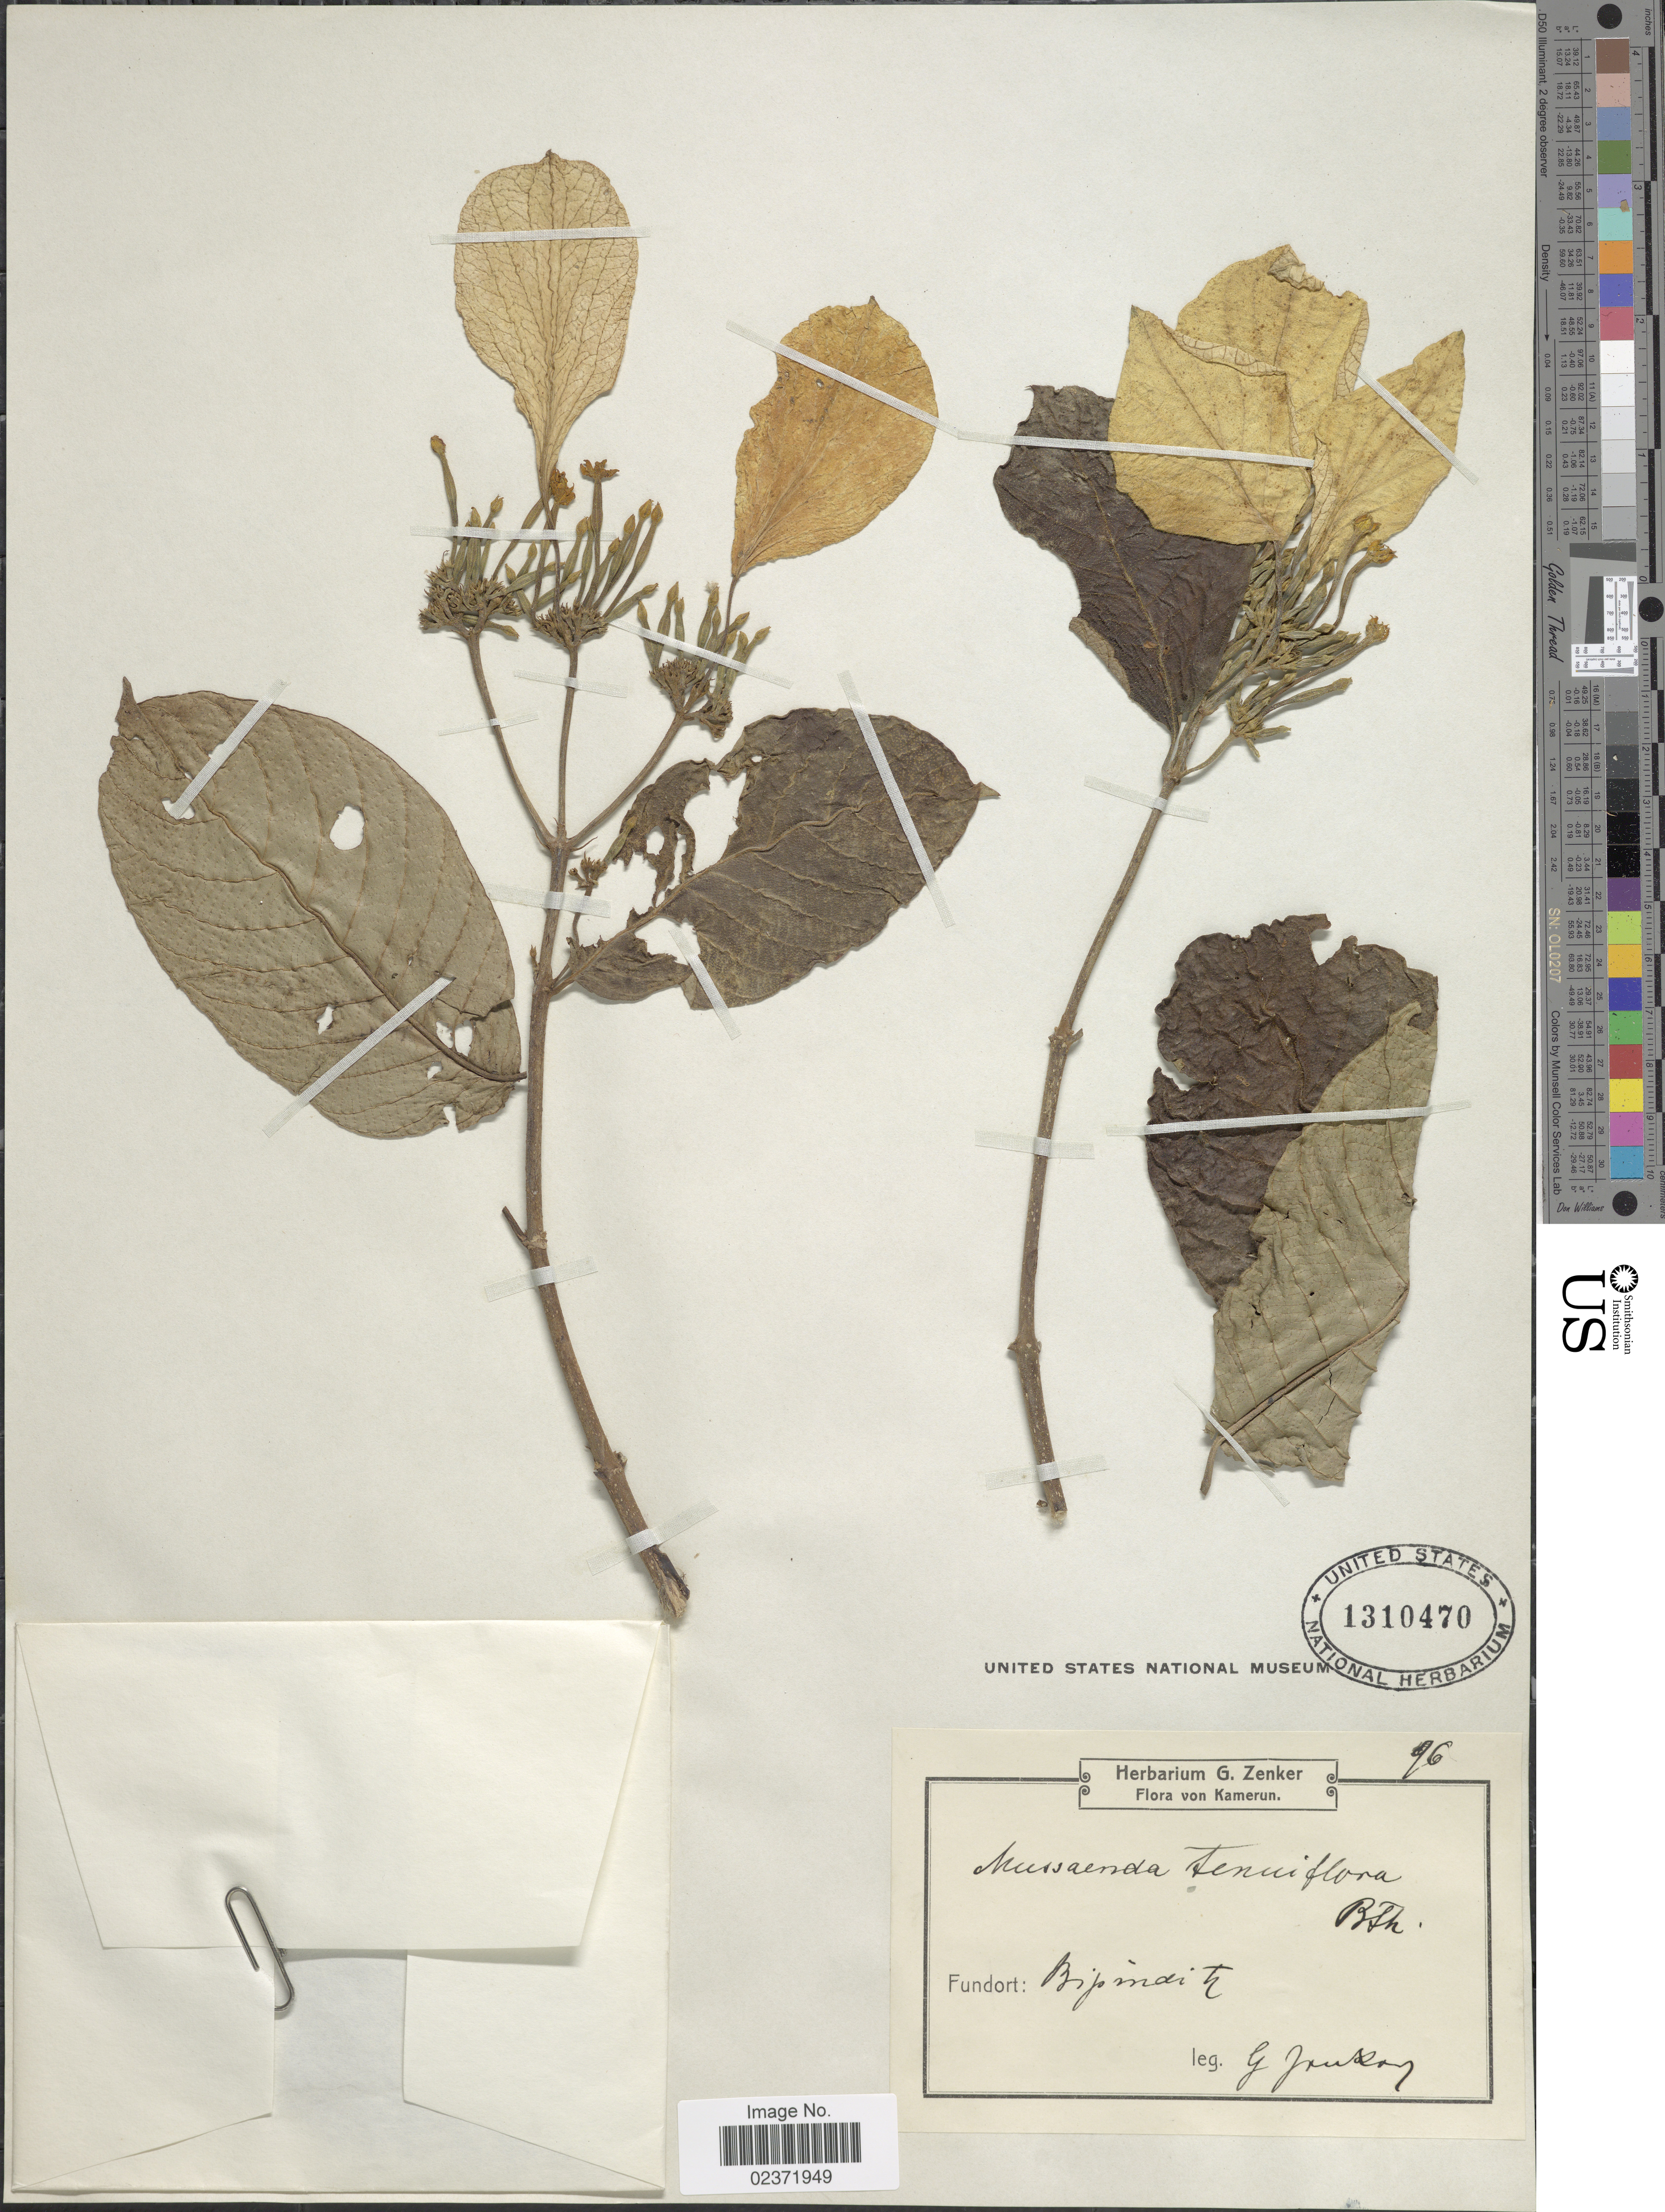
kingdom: Plantae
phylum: Tracheophyta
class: Magnoliopsida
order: Gentianales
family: Rubiaceae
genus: Mussaenda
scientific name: Mussaenda tenuiflora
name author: Benth.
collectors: G. A. Zenker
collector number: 96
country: Cameroon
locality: Kamerun, Fundort: Bipindi T [interpreted]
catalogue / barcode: US 1310470